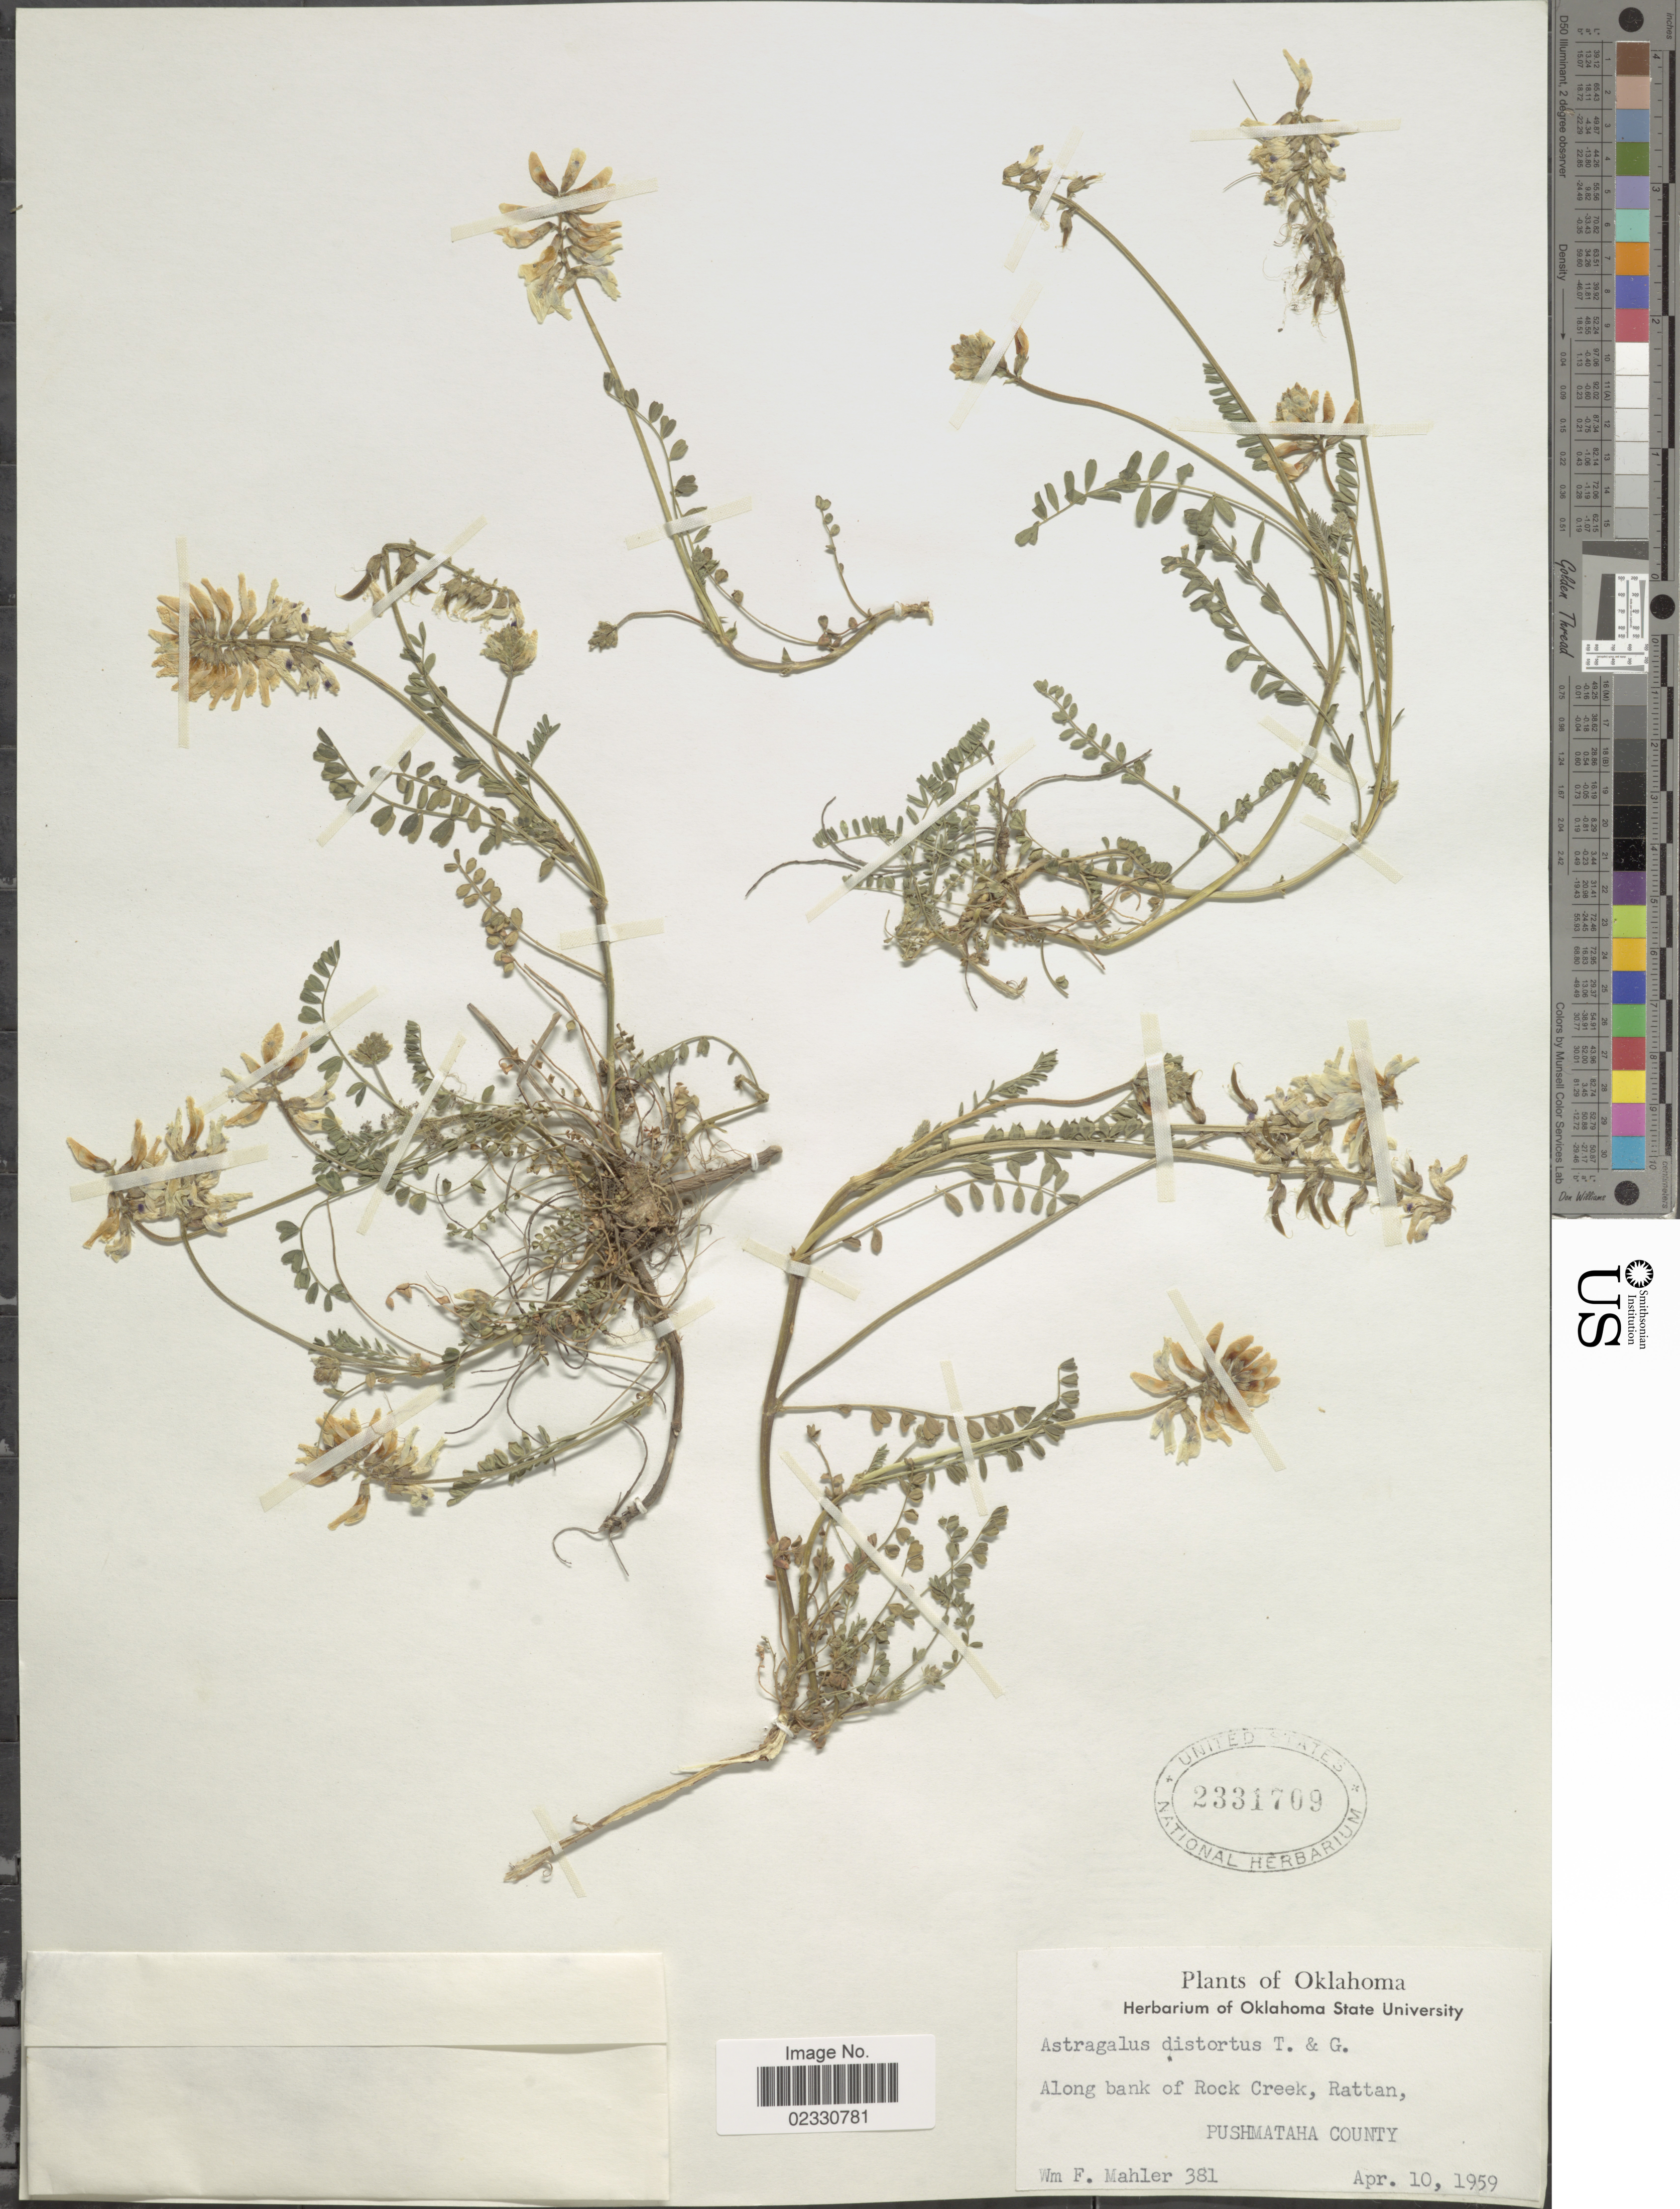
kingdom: Plantae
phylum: Tracheophyta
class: Magnoliopsida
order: Fabales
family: Fabaceae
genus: Astragalus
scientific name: Astragalus distortus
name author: Torr. & A. Gray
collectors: W. F. Mahler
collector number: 381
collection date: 1959-04-10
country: United States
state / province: Oklahoma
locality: Along bank of Rock Creek, Rattan, Pushmataha County.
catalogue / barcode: US 2331709